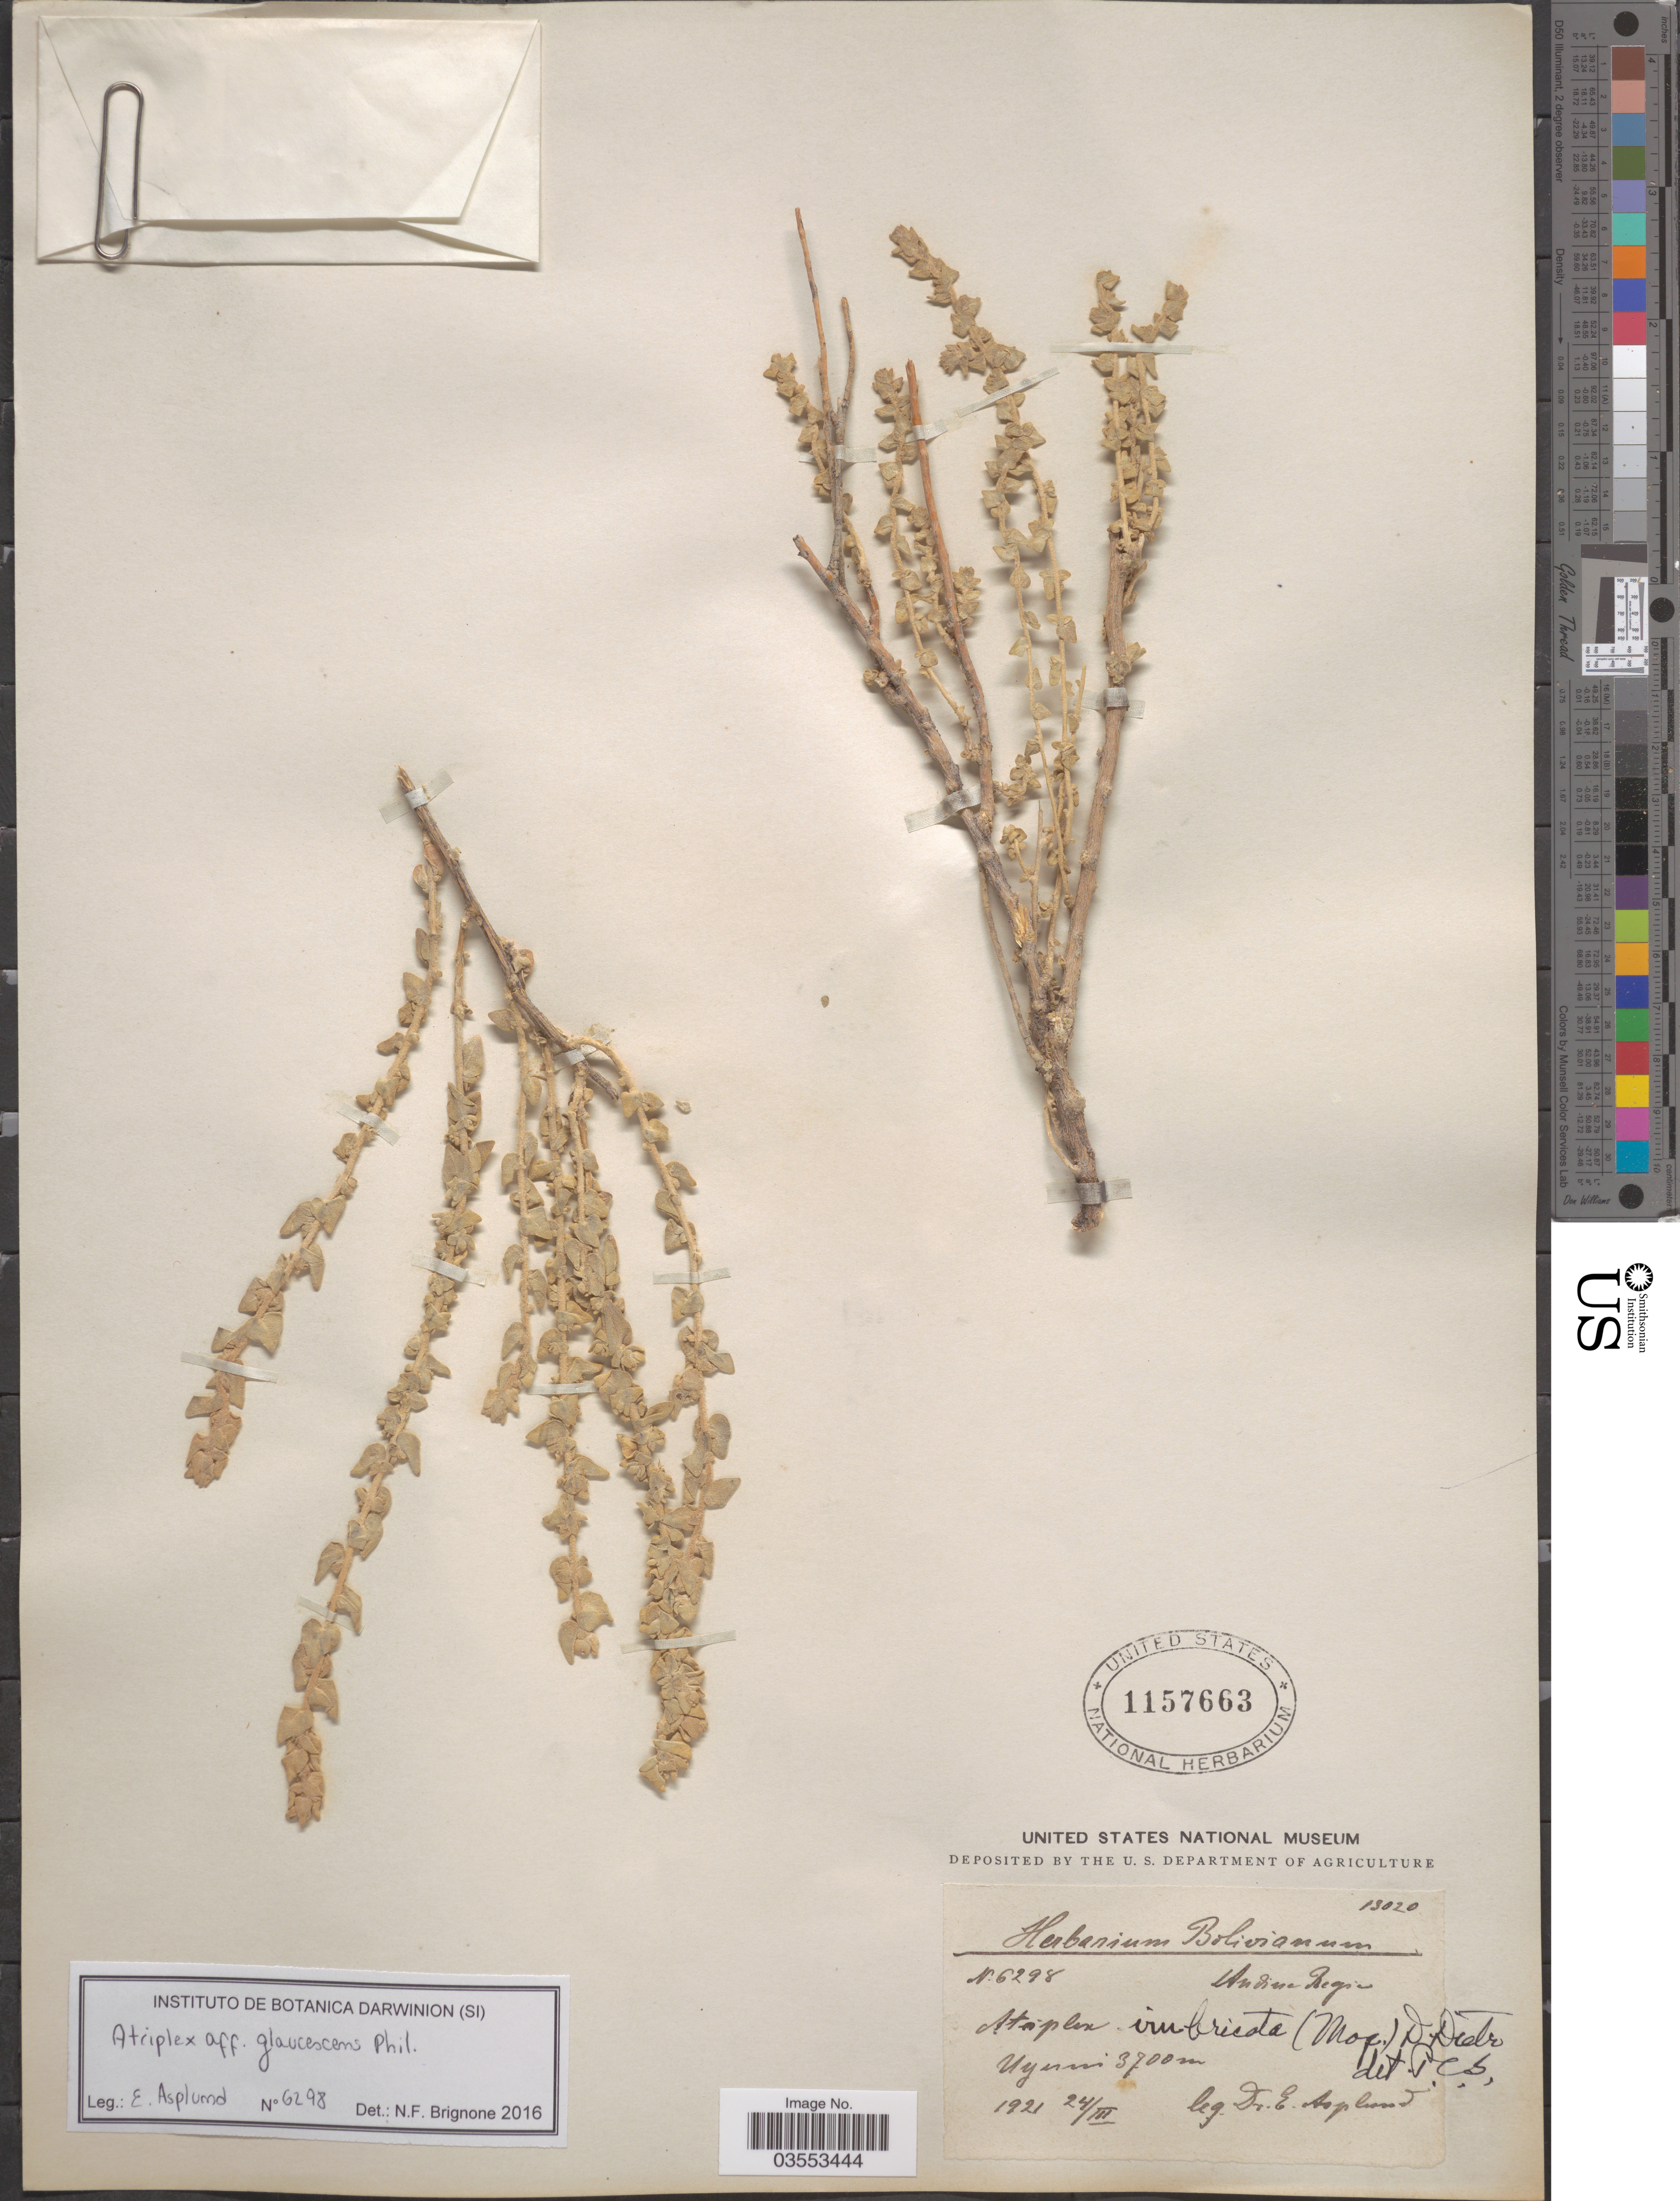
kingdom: Plantae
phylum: Tracheophyta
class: Magnoliopsida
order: Caryophyllales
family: Amaranthaceae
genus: Atriplex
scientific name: Atriplex imbricata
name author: (Moq.) D. Dietr.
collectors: E. Asplund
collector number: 6298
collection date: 1921-03-24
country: Bolivia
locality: Andine Region. Uyuni.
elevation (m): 3700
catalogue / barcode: US 1157663